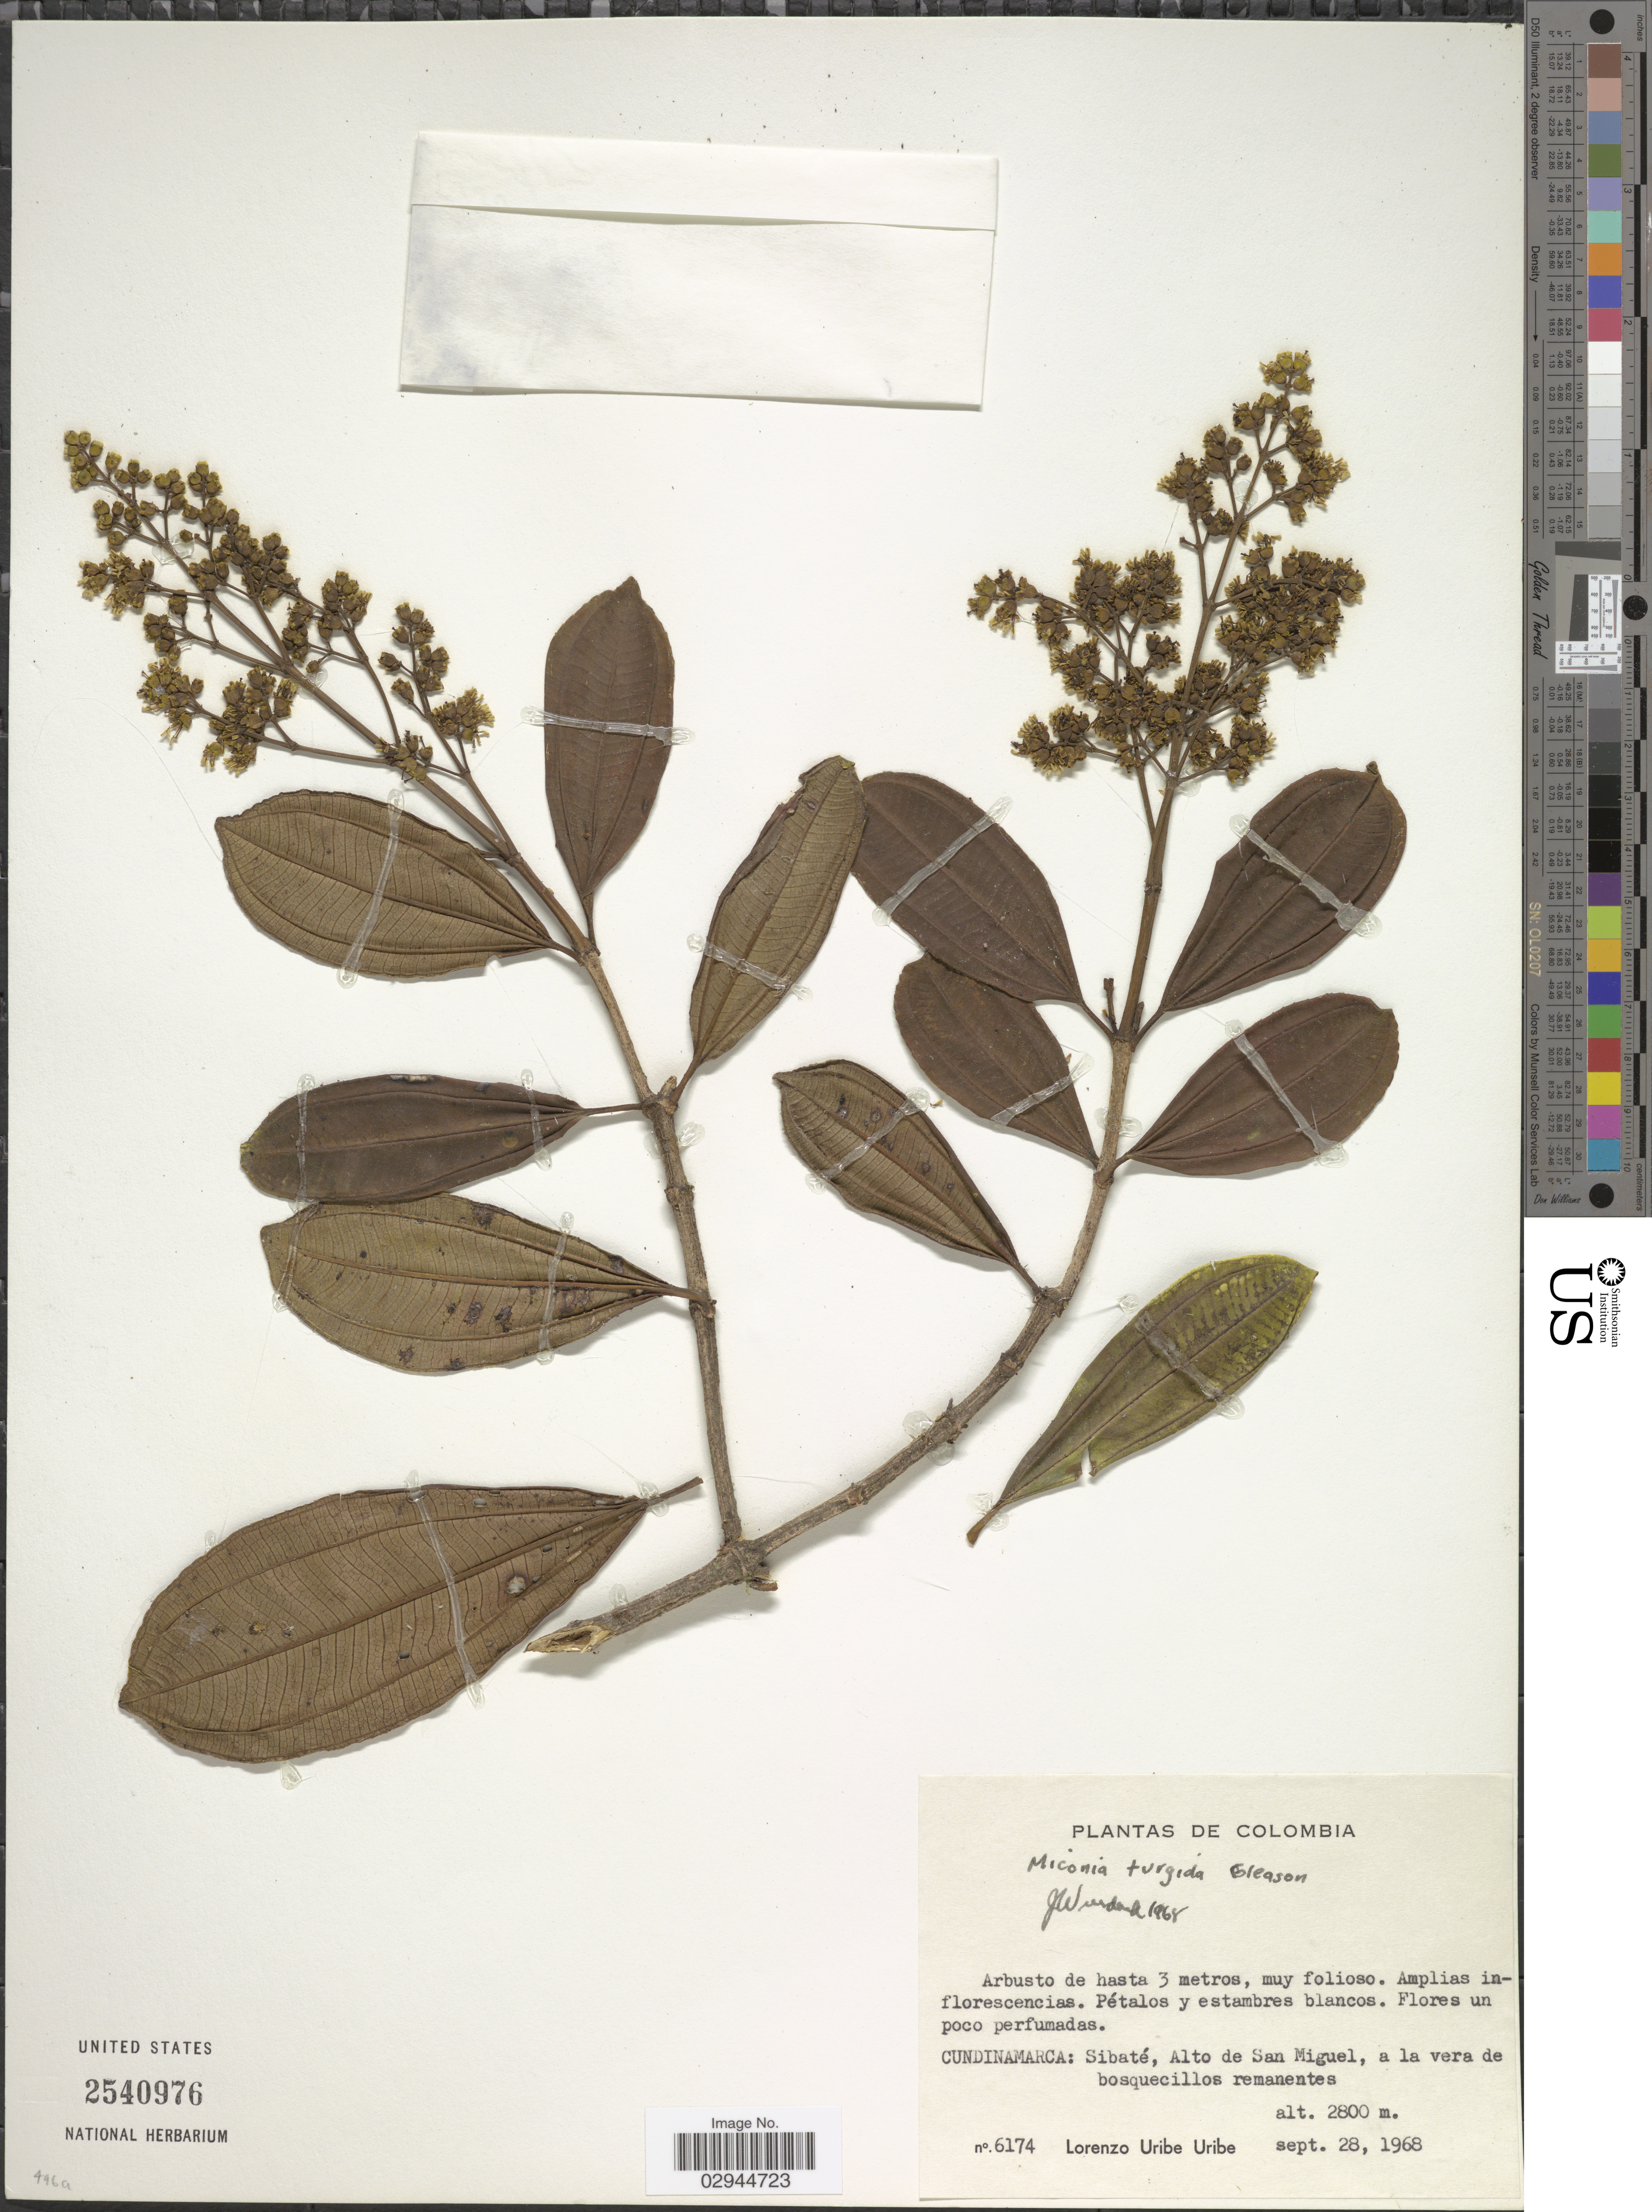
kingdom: Plantae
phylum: Tracheophyta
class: Magnoliopsida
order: Myrtales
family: Melastomataceae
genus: Miconia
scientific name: Miconia turgida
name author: Gleason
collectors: L. Uribe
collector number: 6174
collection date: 1968-09-28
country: Colombia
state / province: Cundinamarca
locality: Sibaté, Alto de San Miguel.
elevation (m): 2800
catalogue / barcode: US 2540976